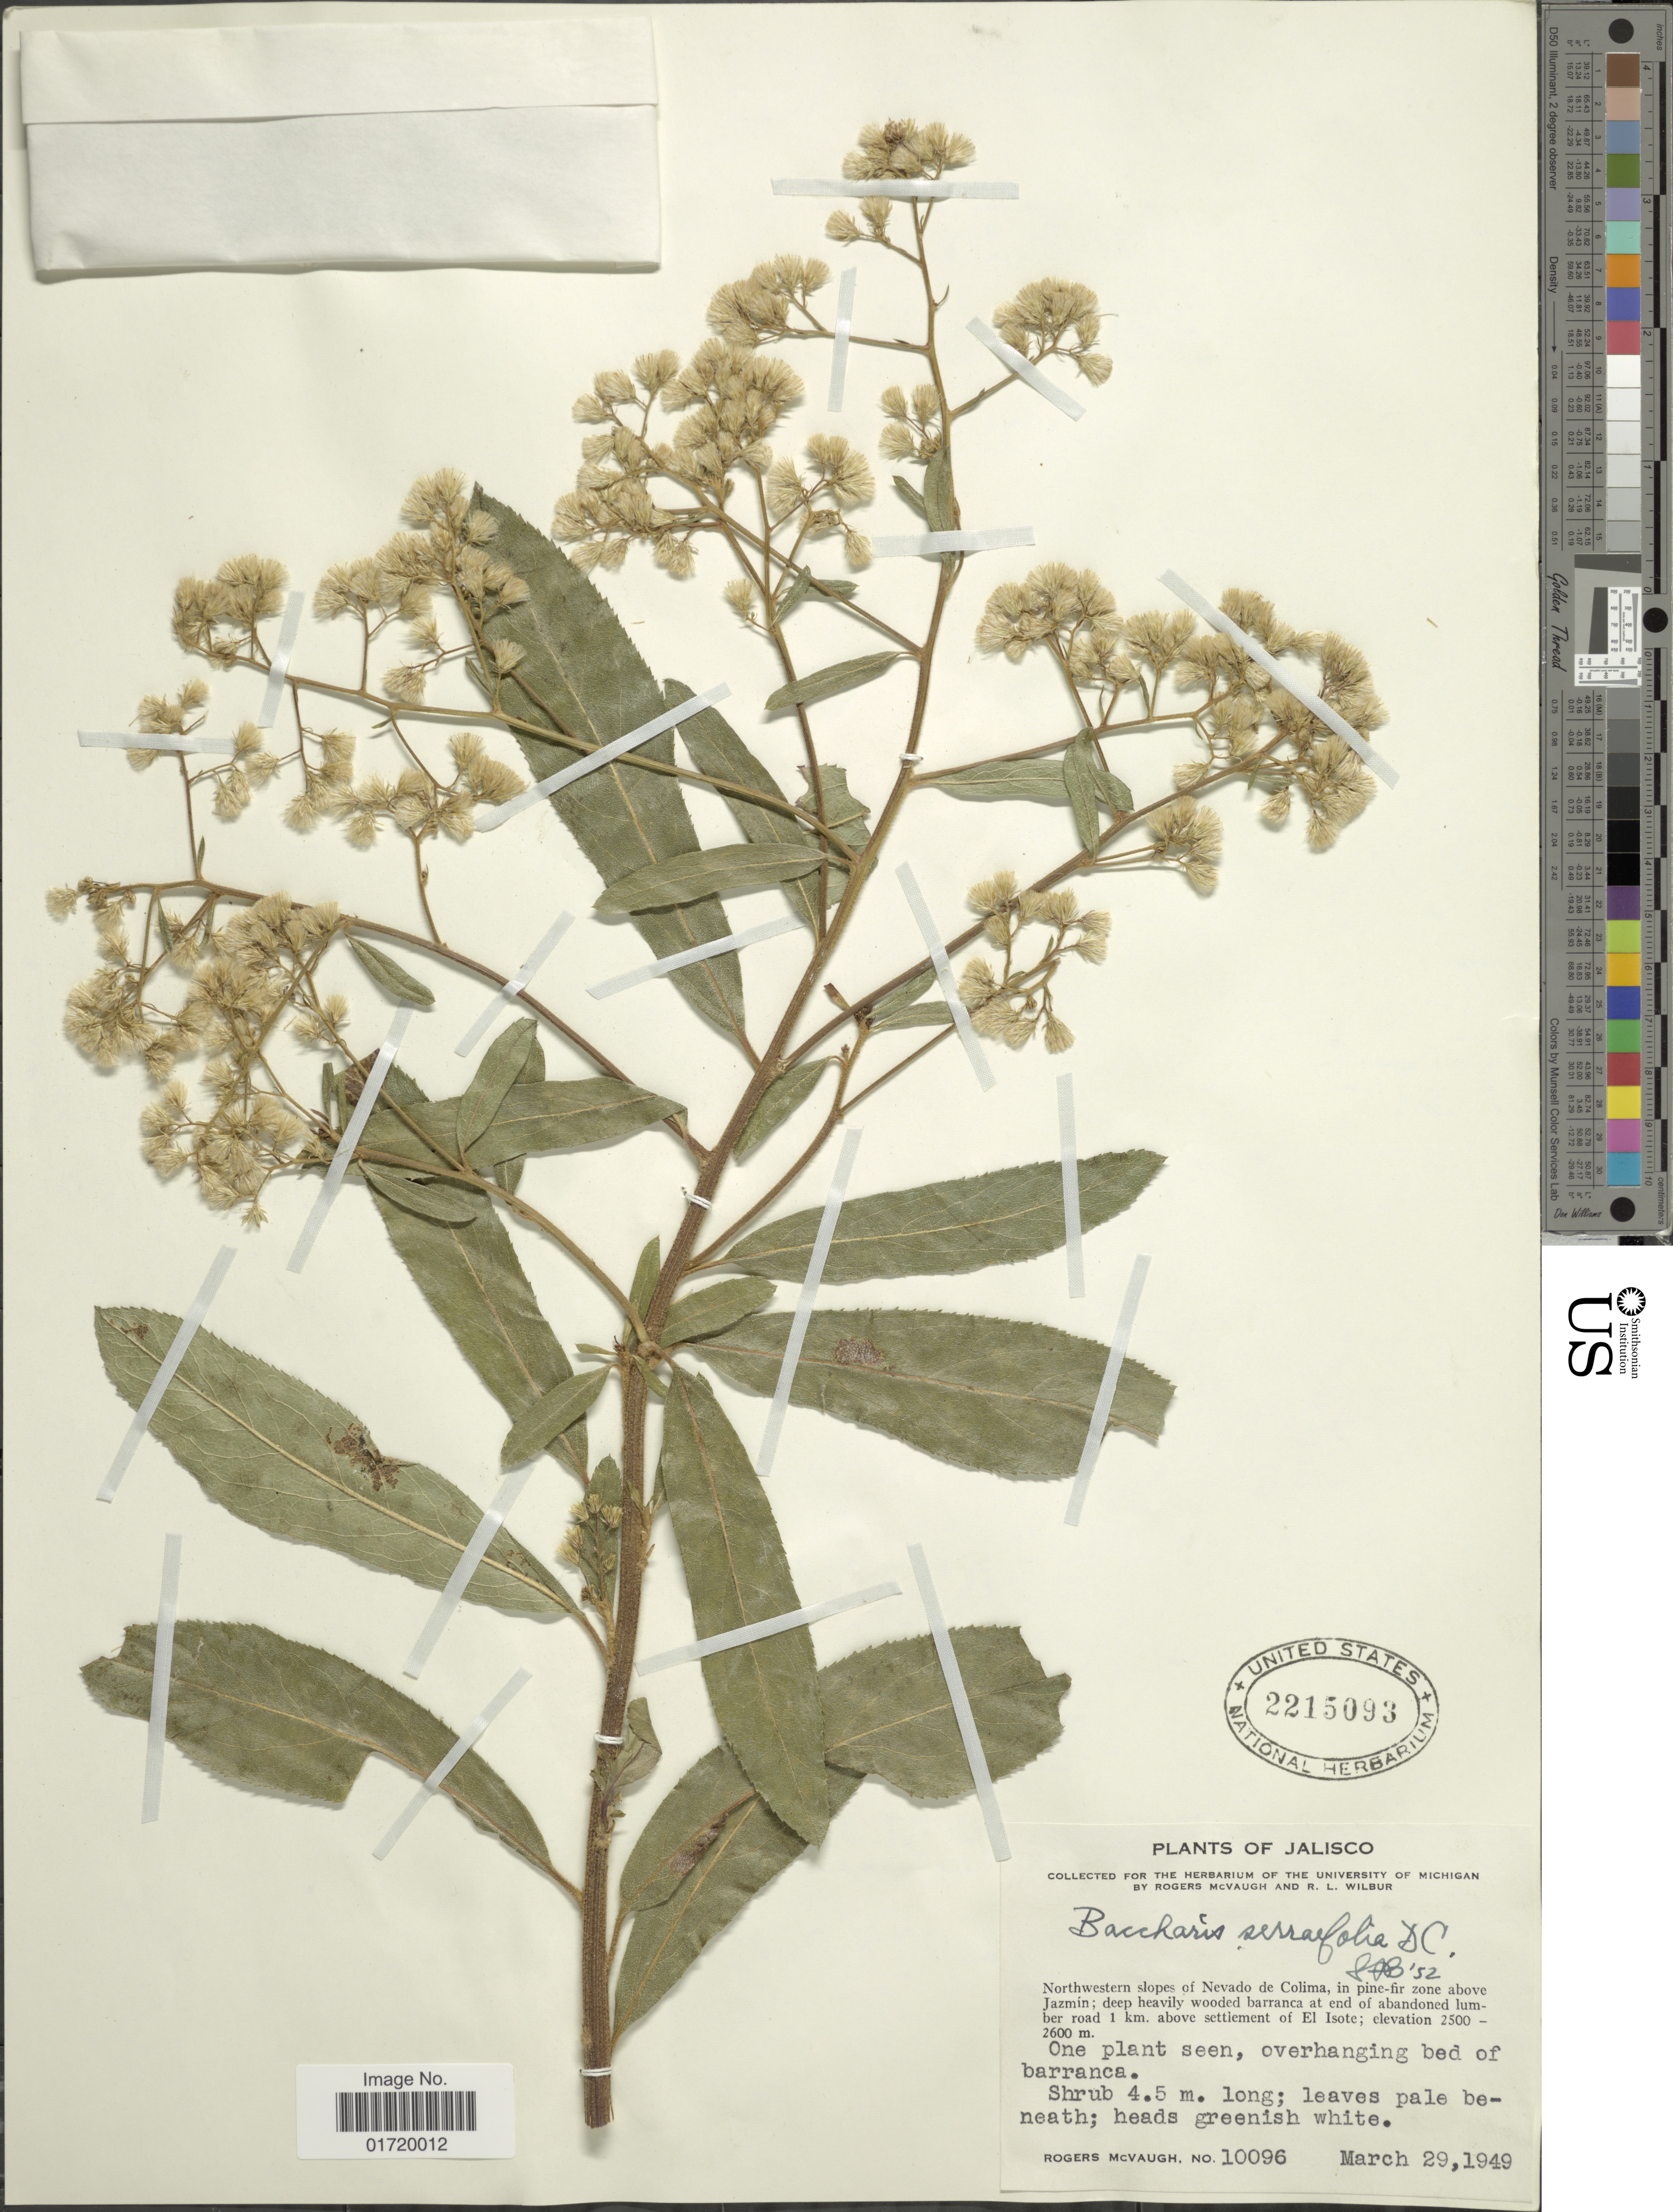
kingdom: Plantae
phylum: Tracheophyta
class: Magnoliopsida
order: Asterales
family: Asteraceae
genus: Baccharis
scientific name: Baccharis serrifolia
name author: DC.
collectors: R. McVaugh & R. L. Wilbur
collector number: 10096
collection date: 1949-03-29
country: Mexico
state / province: Jalisco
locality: Northwestern slopes of Nevado de Colima, zone above Jazmin, 1 km above settlement of El Isote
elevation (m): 2500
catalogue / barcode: US 2215093